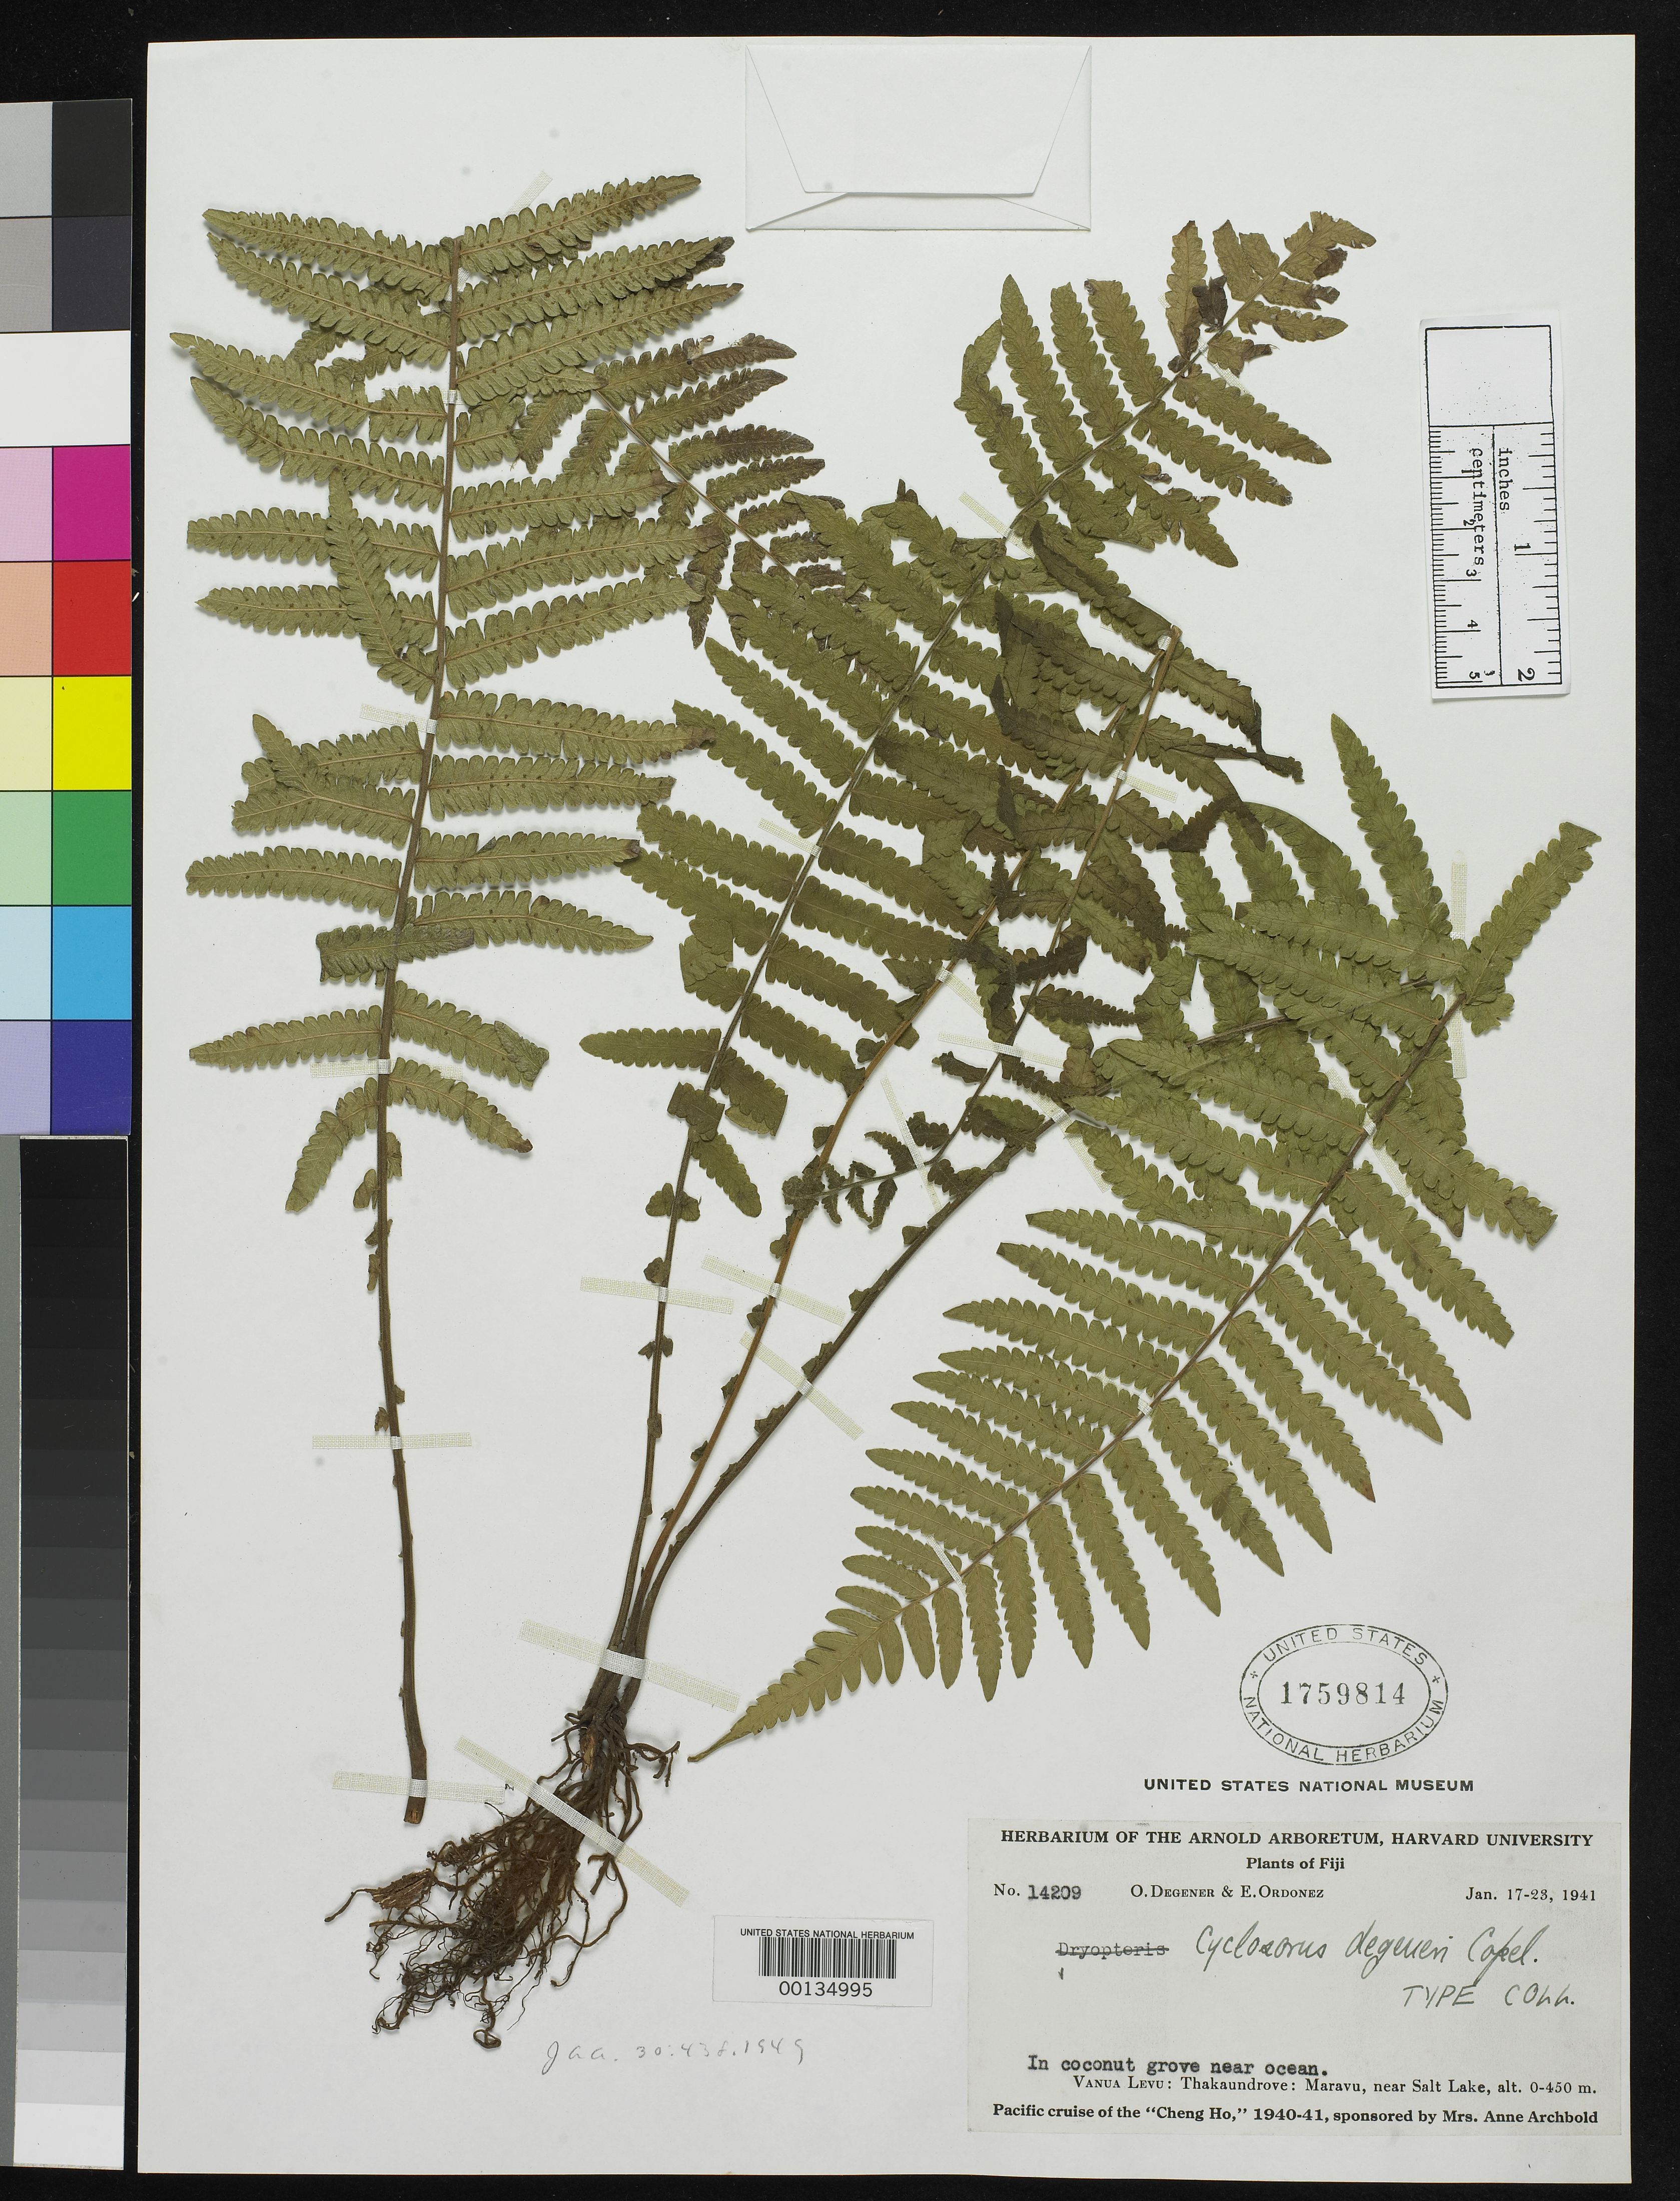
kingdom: Plantae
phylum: Tracheophyta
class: Polypodiopsida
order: Polypodiales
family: Thelypteridaceae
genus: Cyclosorus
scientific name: Cyclosorus degeneri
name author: Copel.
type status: Type Collection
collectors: O. Degener & E. Ordonez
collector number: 14209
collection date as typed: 17 Jan 1941 to 23 Jan 1941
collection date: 1941-01-17/1941-01-23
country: Fiji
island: Vanua Levu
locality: Thakaundrove, Maravu, near salt lake. [Vanua Levu Is.]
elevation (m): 0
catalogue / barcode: US 1759814